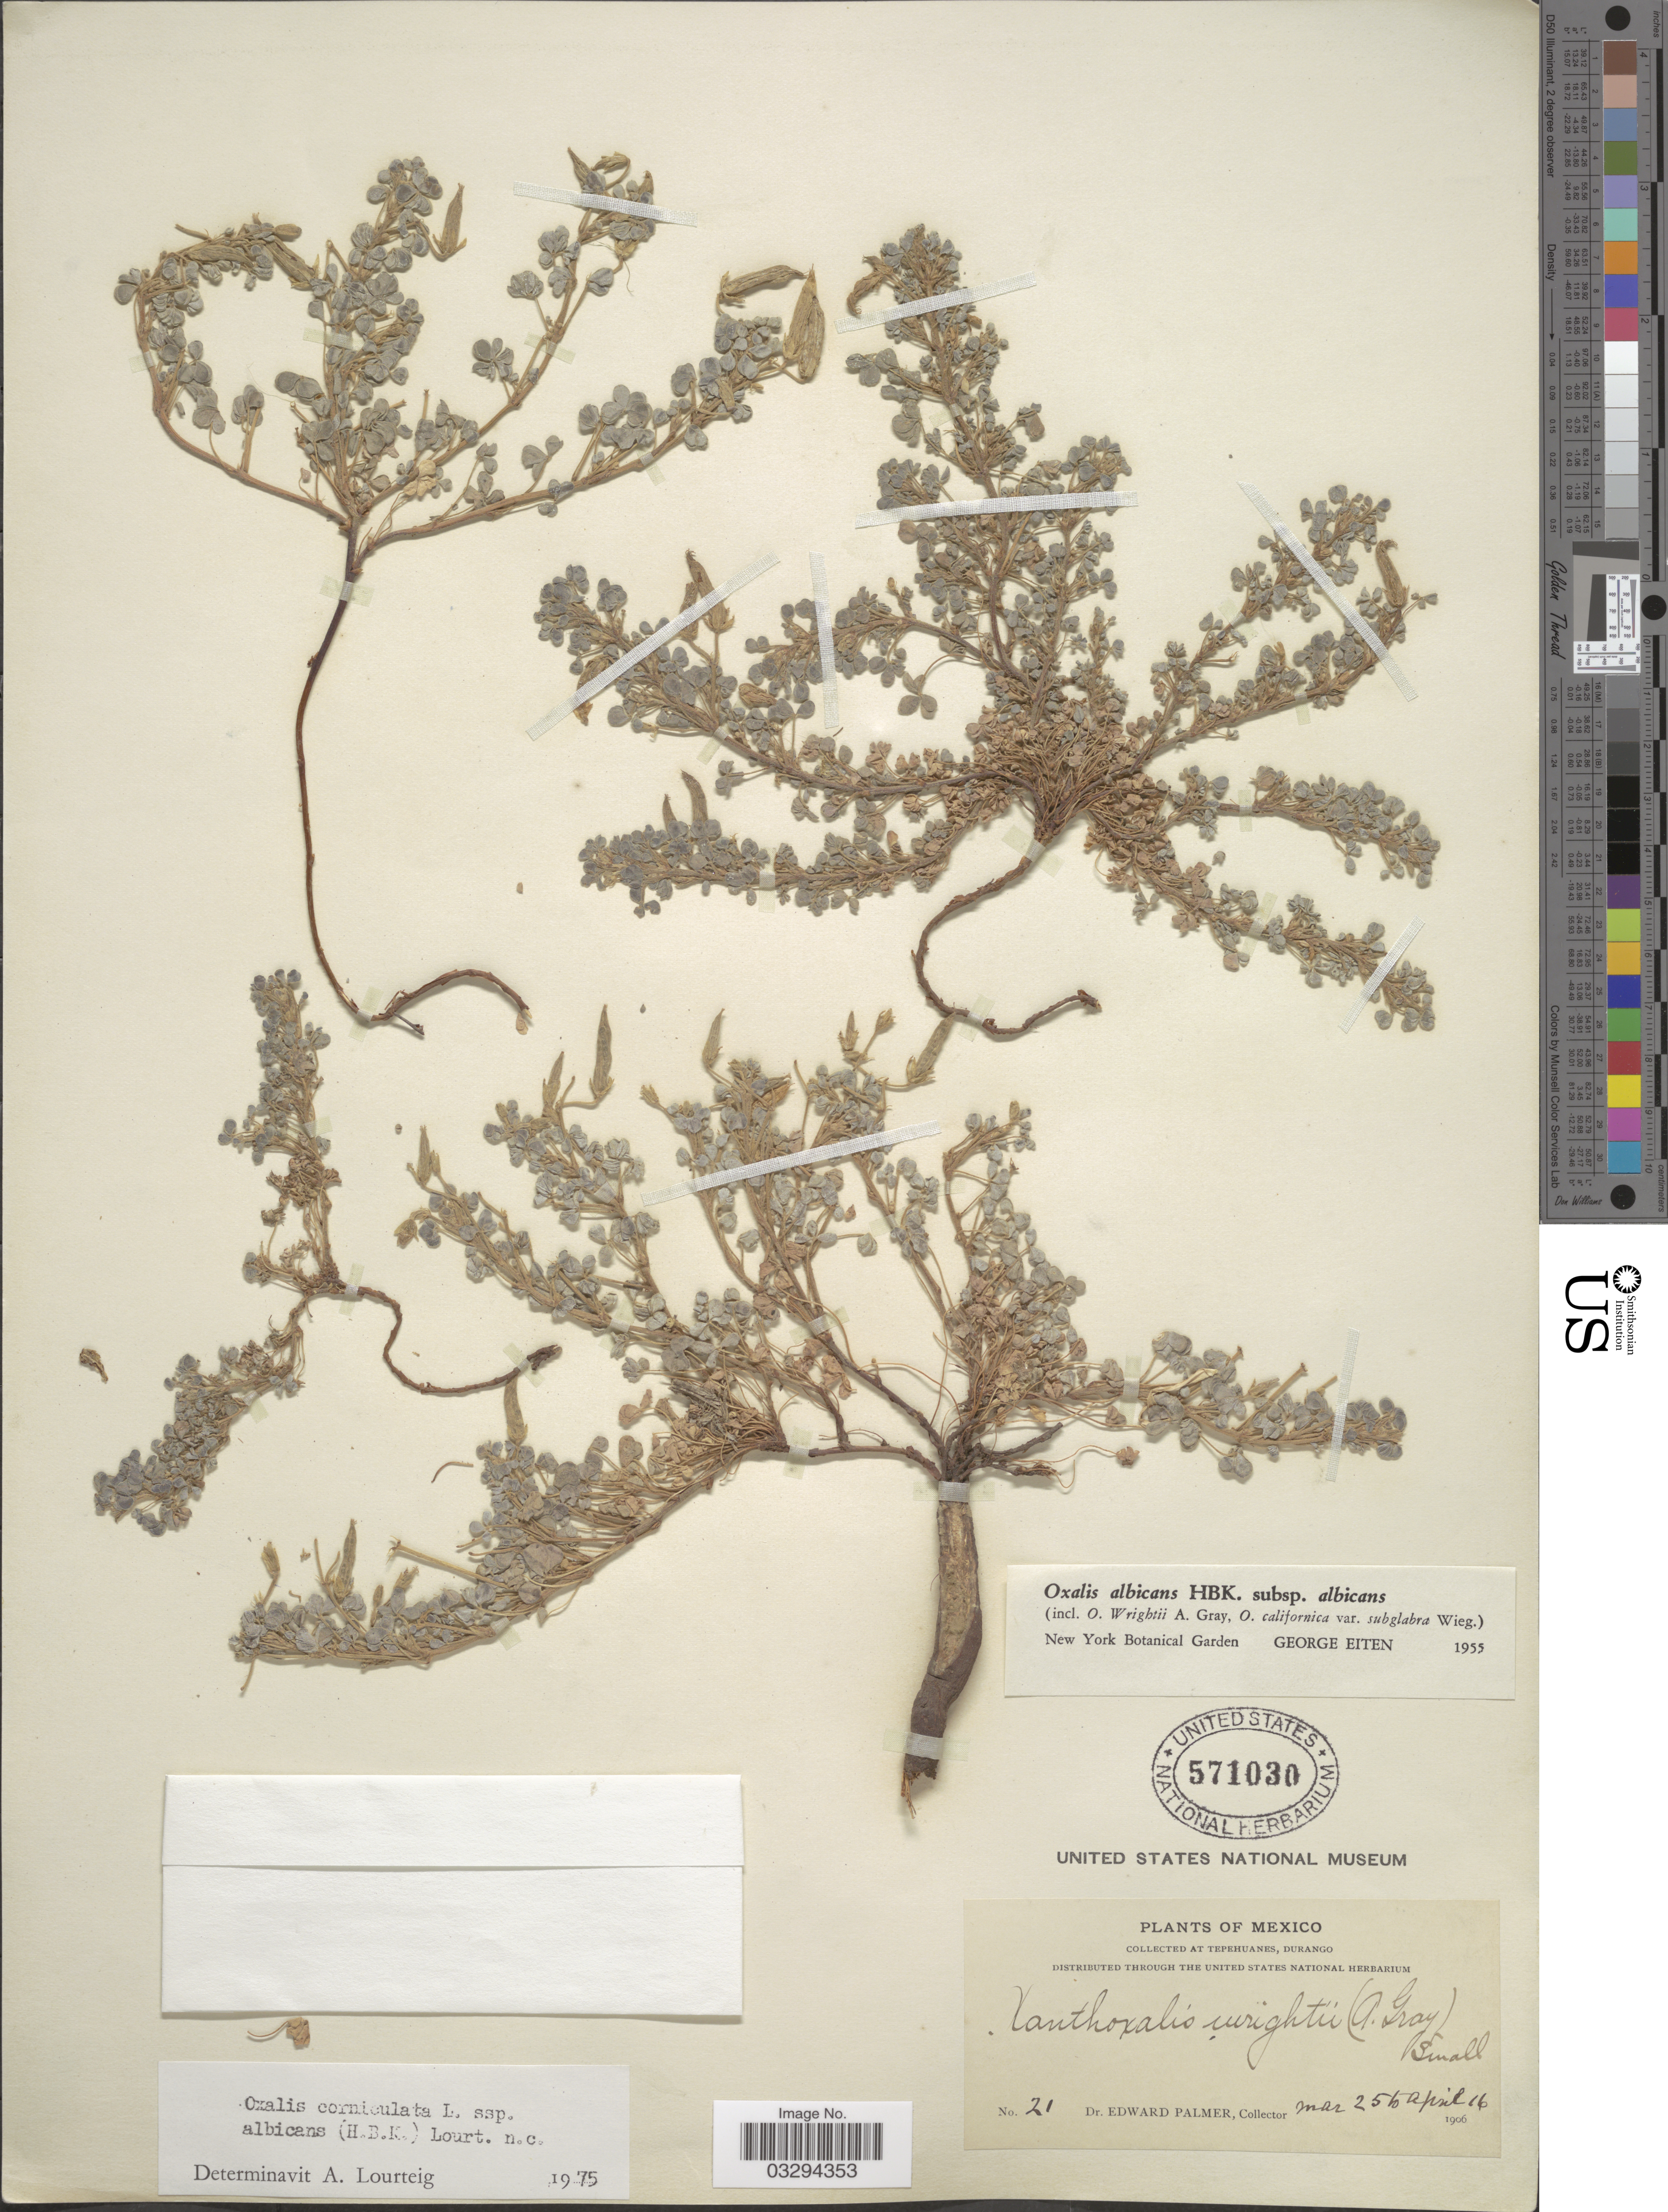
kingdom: Plantae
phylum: Tracheophyta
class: Magnoliopsida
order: Oxalidales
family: Oxalidaceae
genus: Oxalis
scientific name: Oxalis corniculata subsp. albicans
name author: (Kunth) Lourteig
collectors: E. Palmer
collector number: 21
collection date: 1906-03-25/1906-04-16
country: Mexico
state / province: Durango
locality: At Tepehuanes.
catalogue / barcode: US 571030